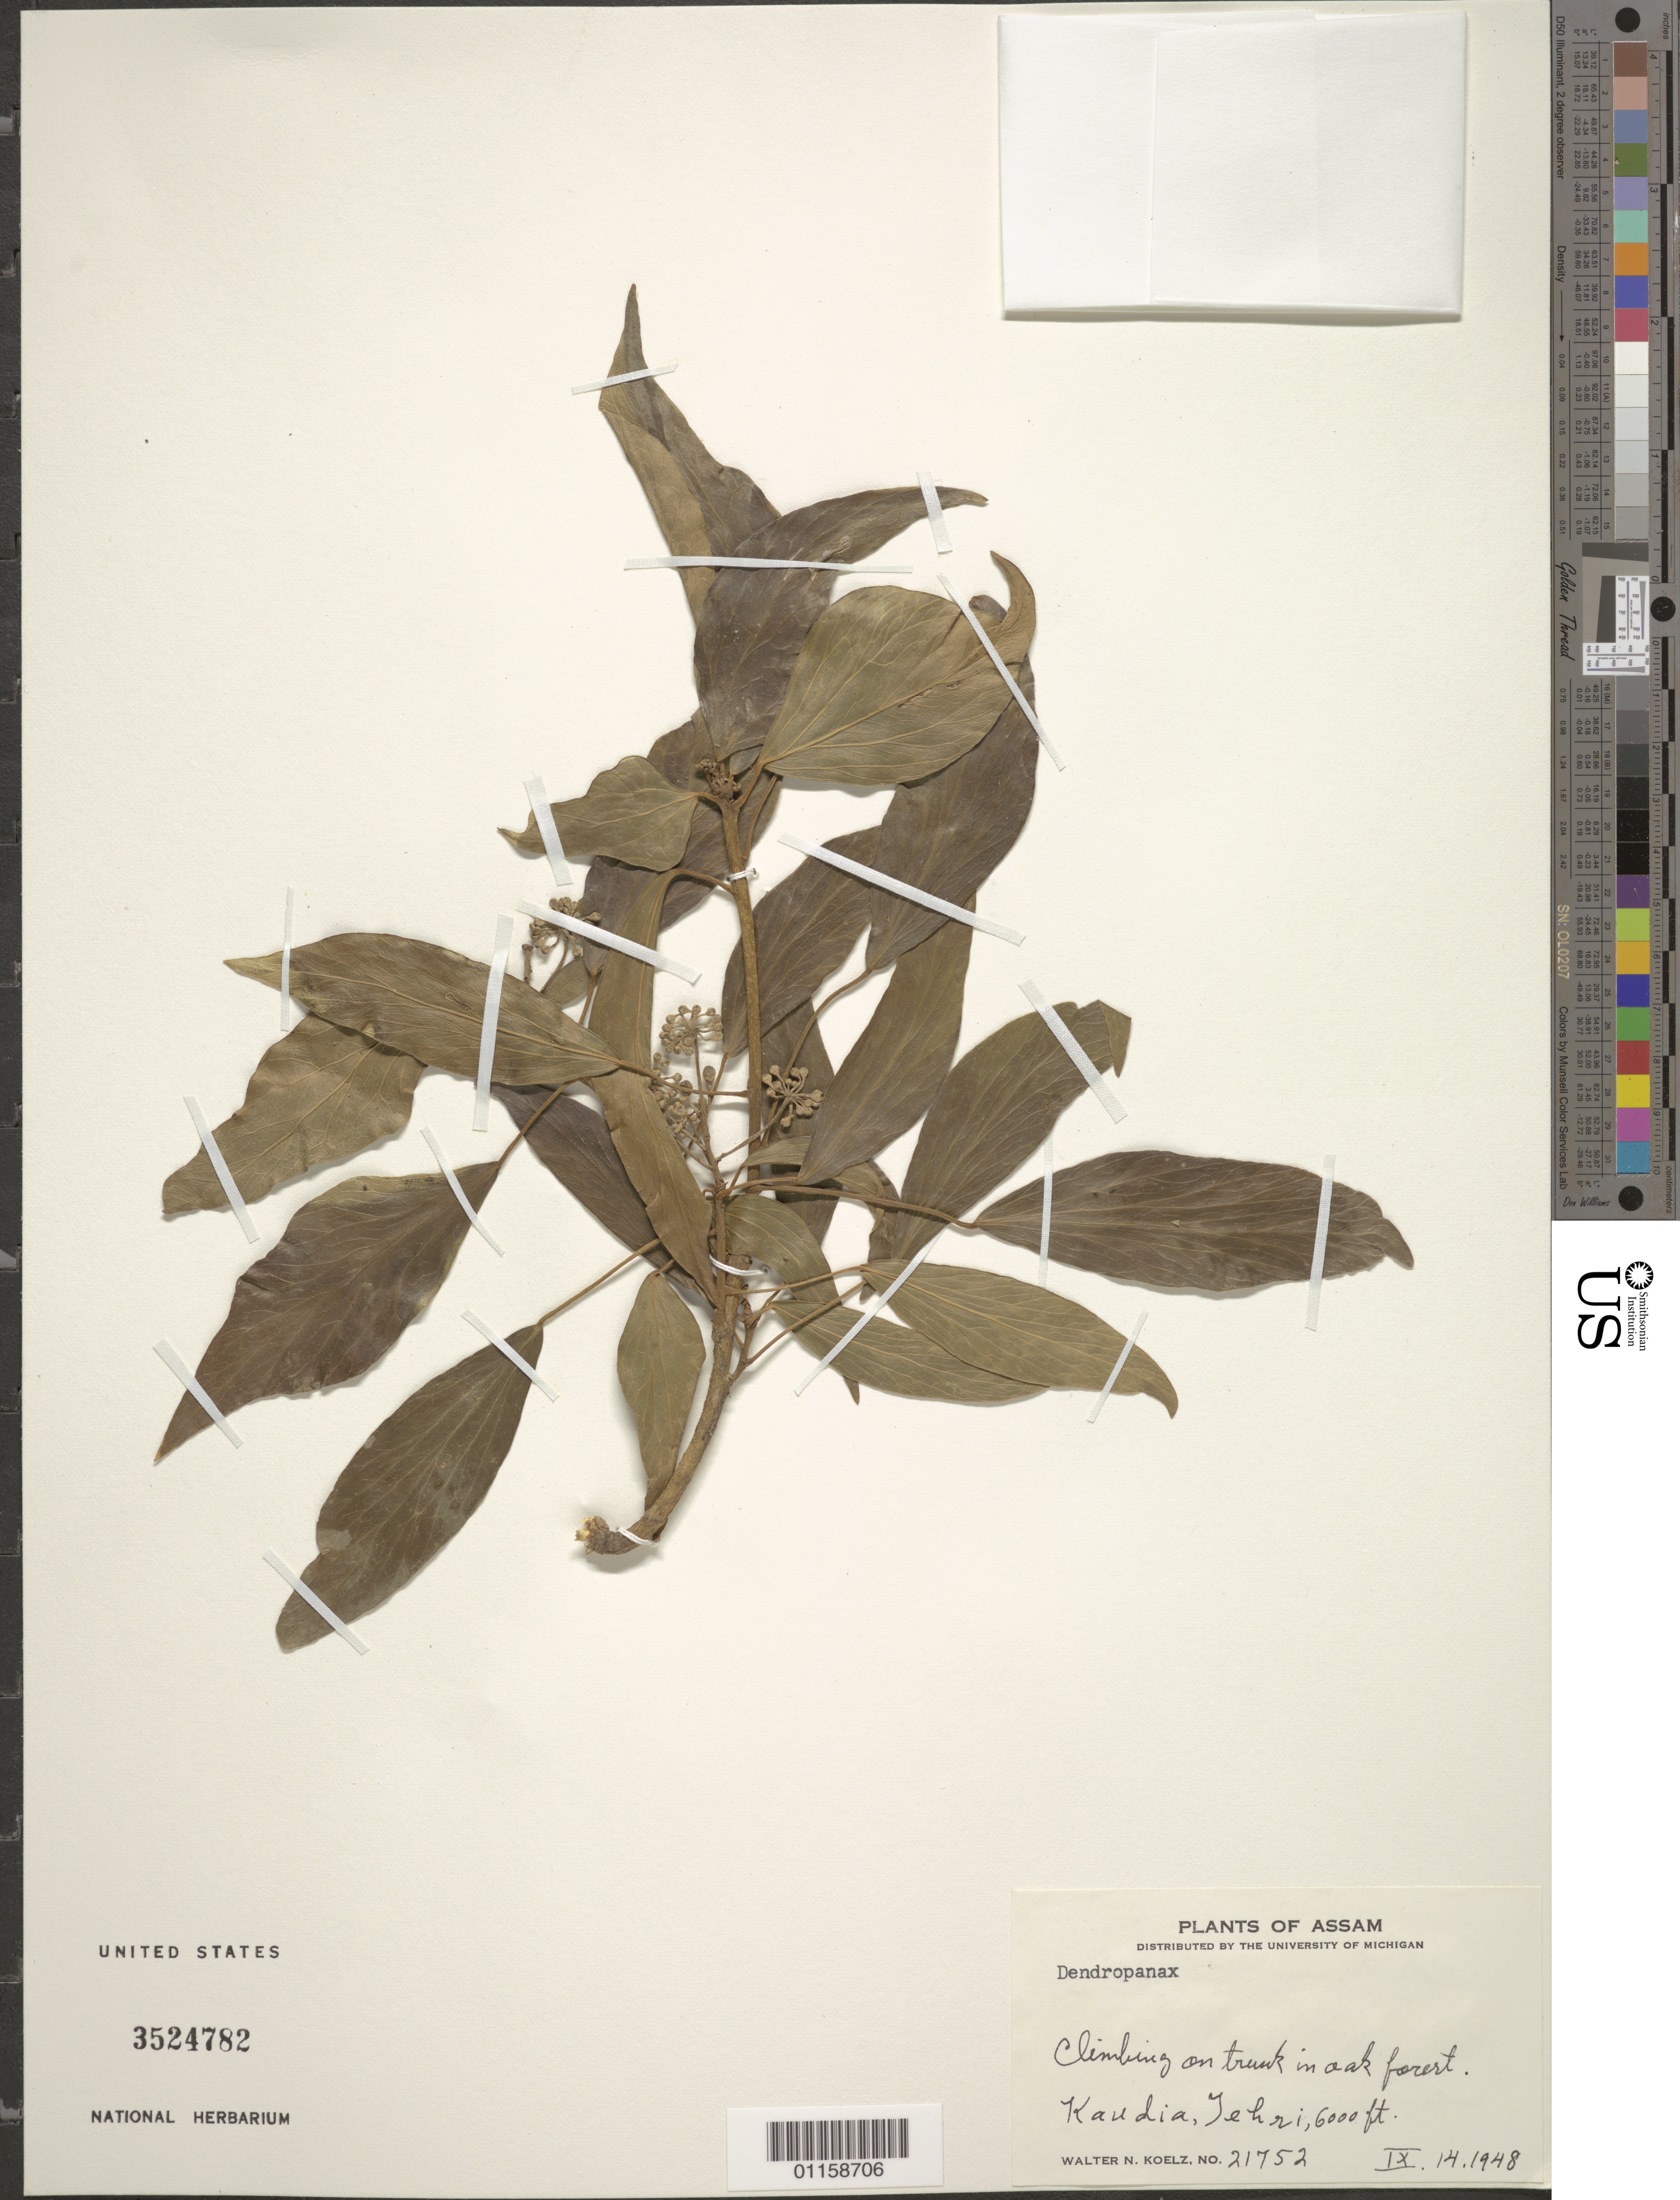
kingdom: Plantae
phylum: Tracheophyta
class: Magnoliopsida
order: Apiales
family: Araliaceae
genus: Dendropanax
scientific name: Dendropanax sp.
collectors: W. N. Koelz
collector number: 21752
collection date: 1948-09-14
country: India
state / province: Assam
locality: Kaudia.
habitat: Climbing on trunk in oak forest.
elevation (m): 1829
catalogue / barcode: US 3524782